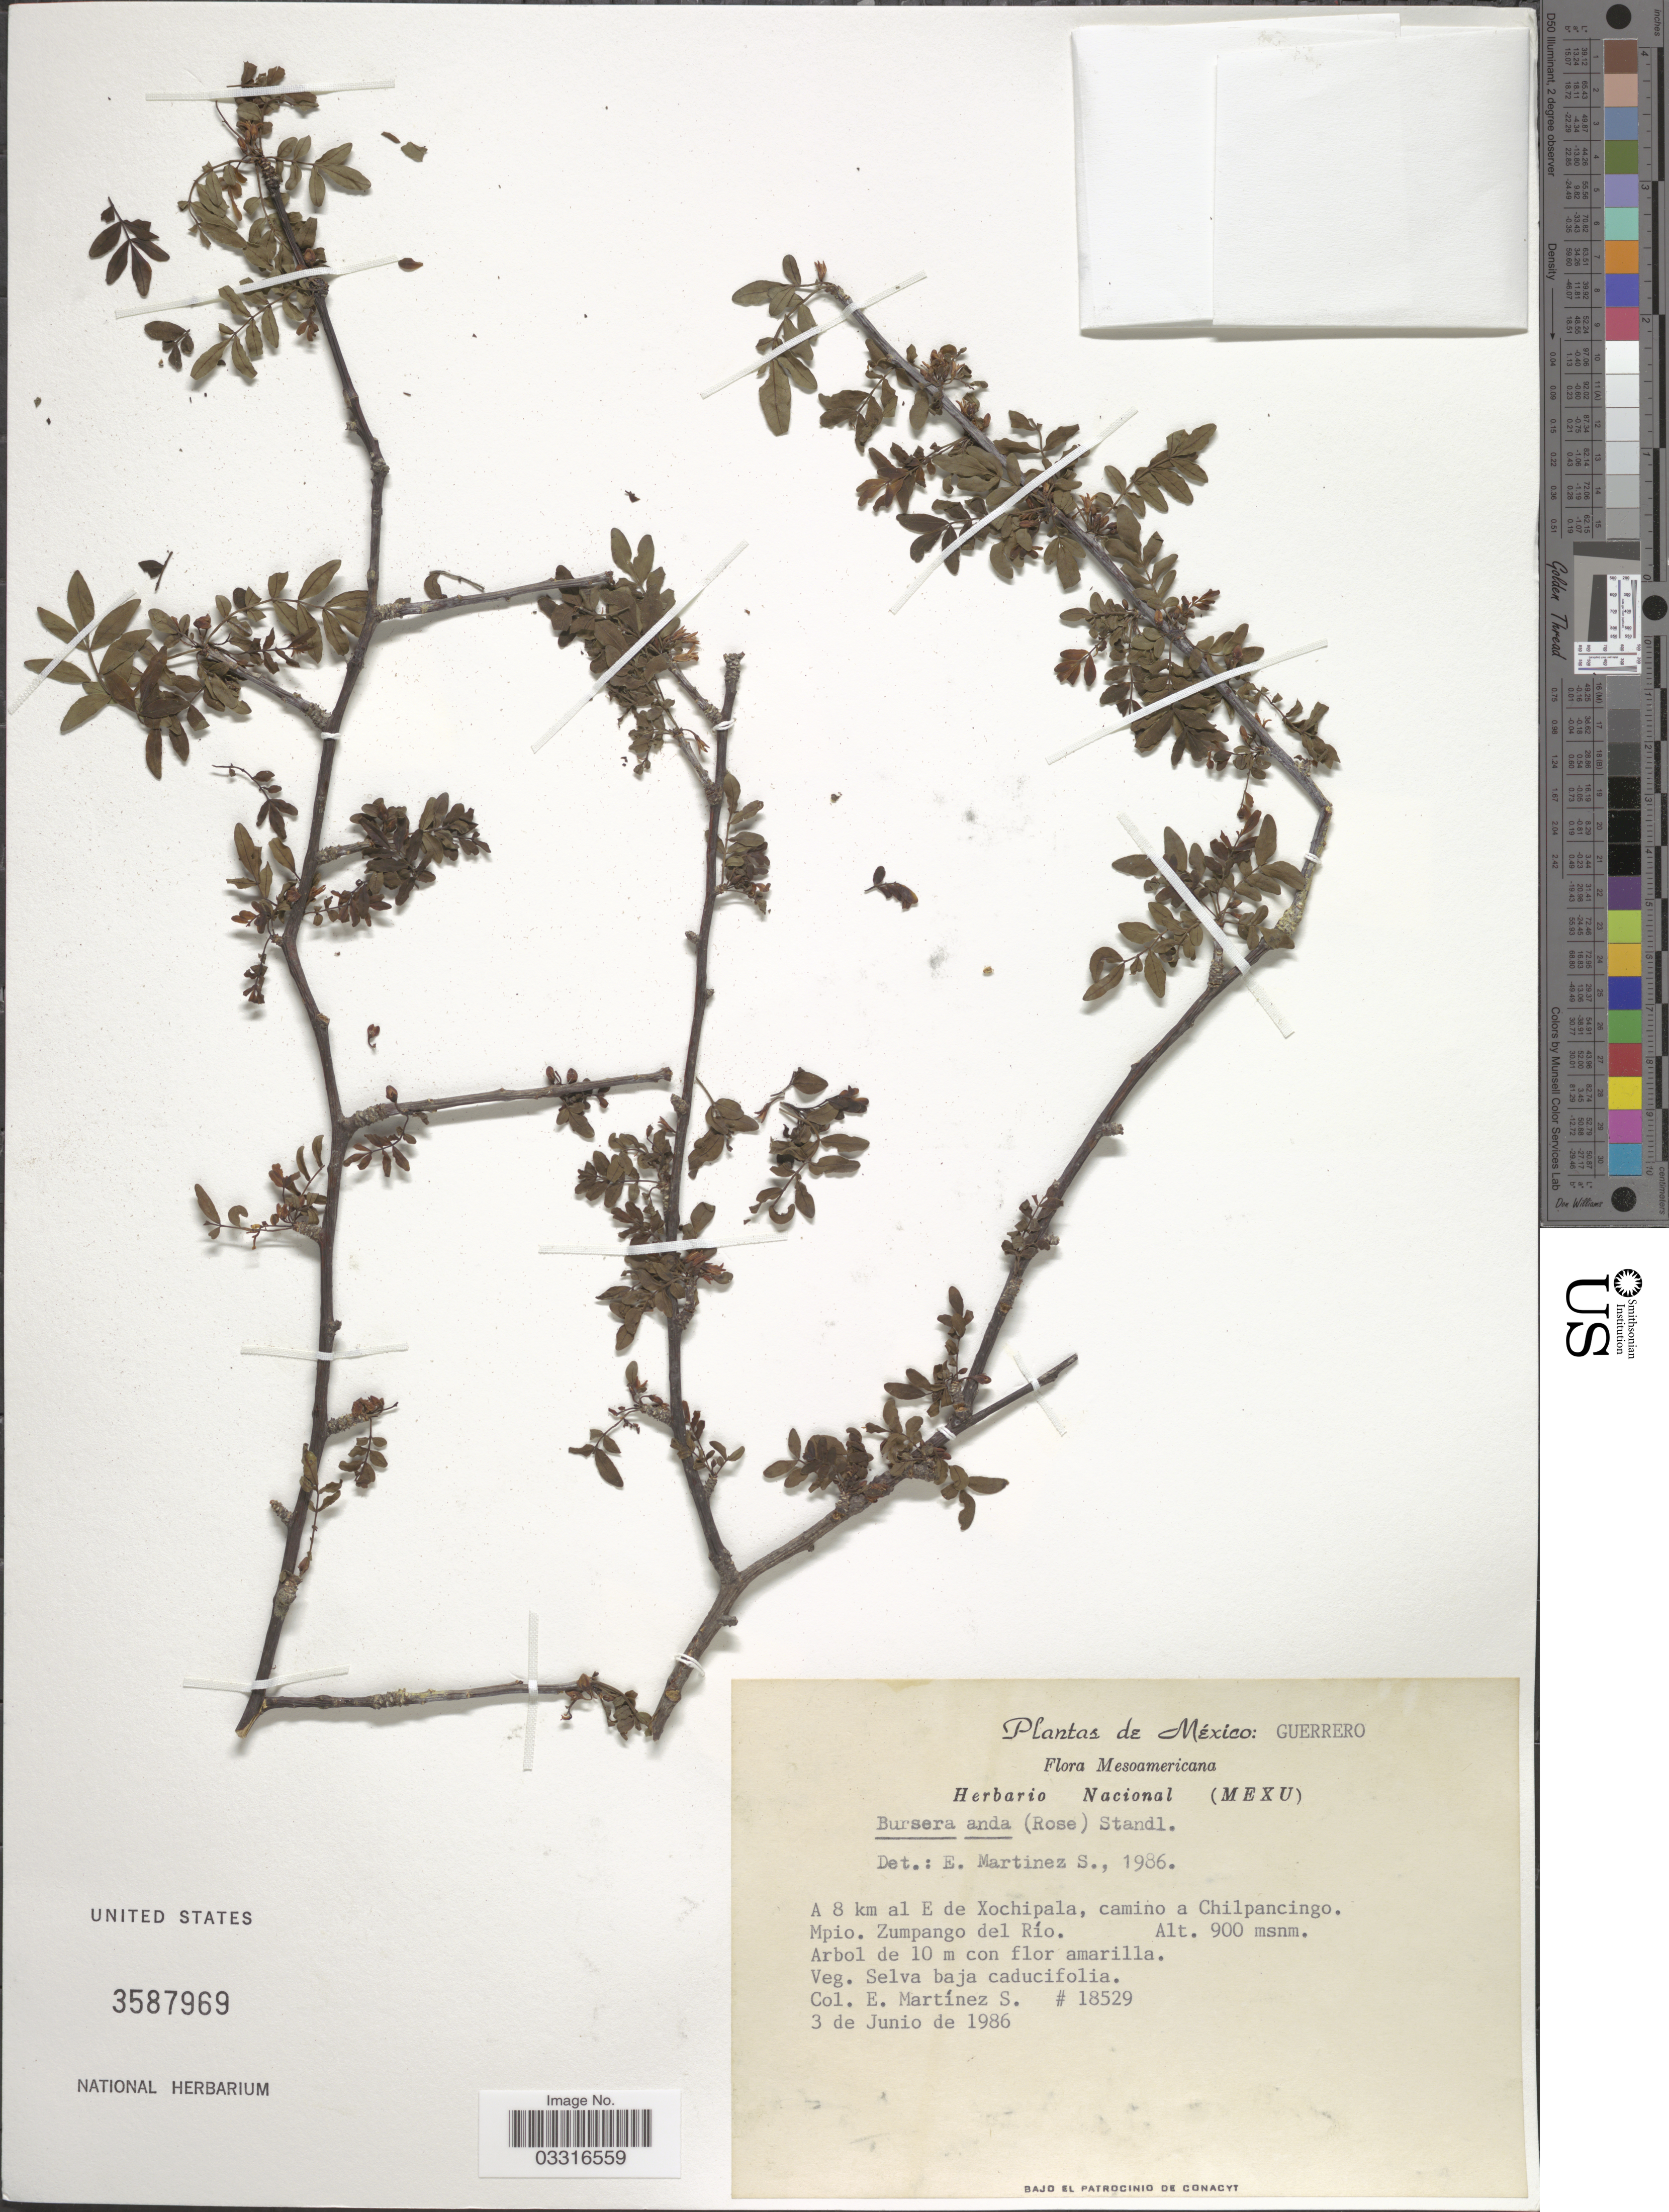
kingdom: Plantae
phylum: Tracheophyta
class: Magnoliopsida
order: Sapindales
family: Burseraceae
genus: Bursera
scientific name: Bursera arida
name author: (Rose) Standl.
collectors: E. M. Martínez S.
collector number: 18529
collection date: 1986-06-03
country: Mexico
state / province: Guerrero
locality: A 8 km al E de Xochipala, camino a Chilpancingo. Mpio. Zumpango del Río.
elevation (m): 900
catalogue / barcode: US 3587969